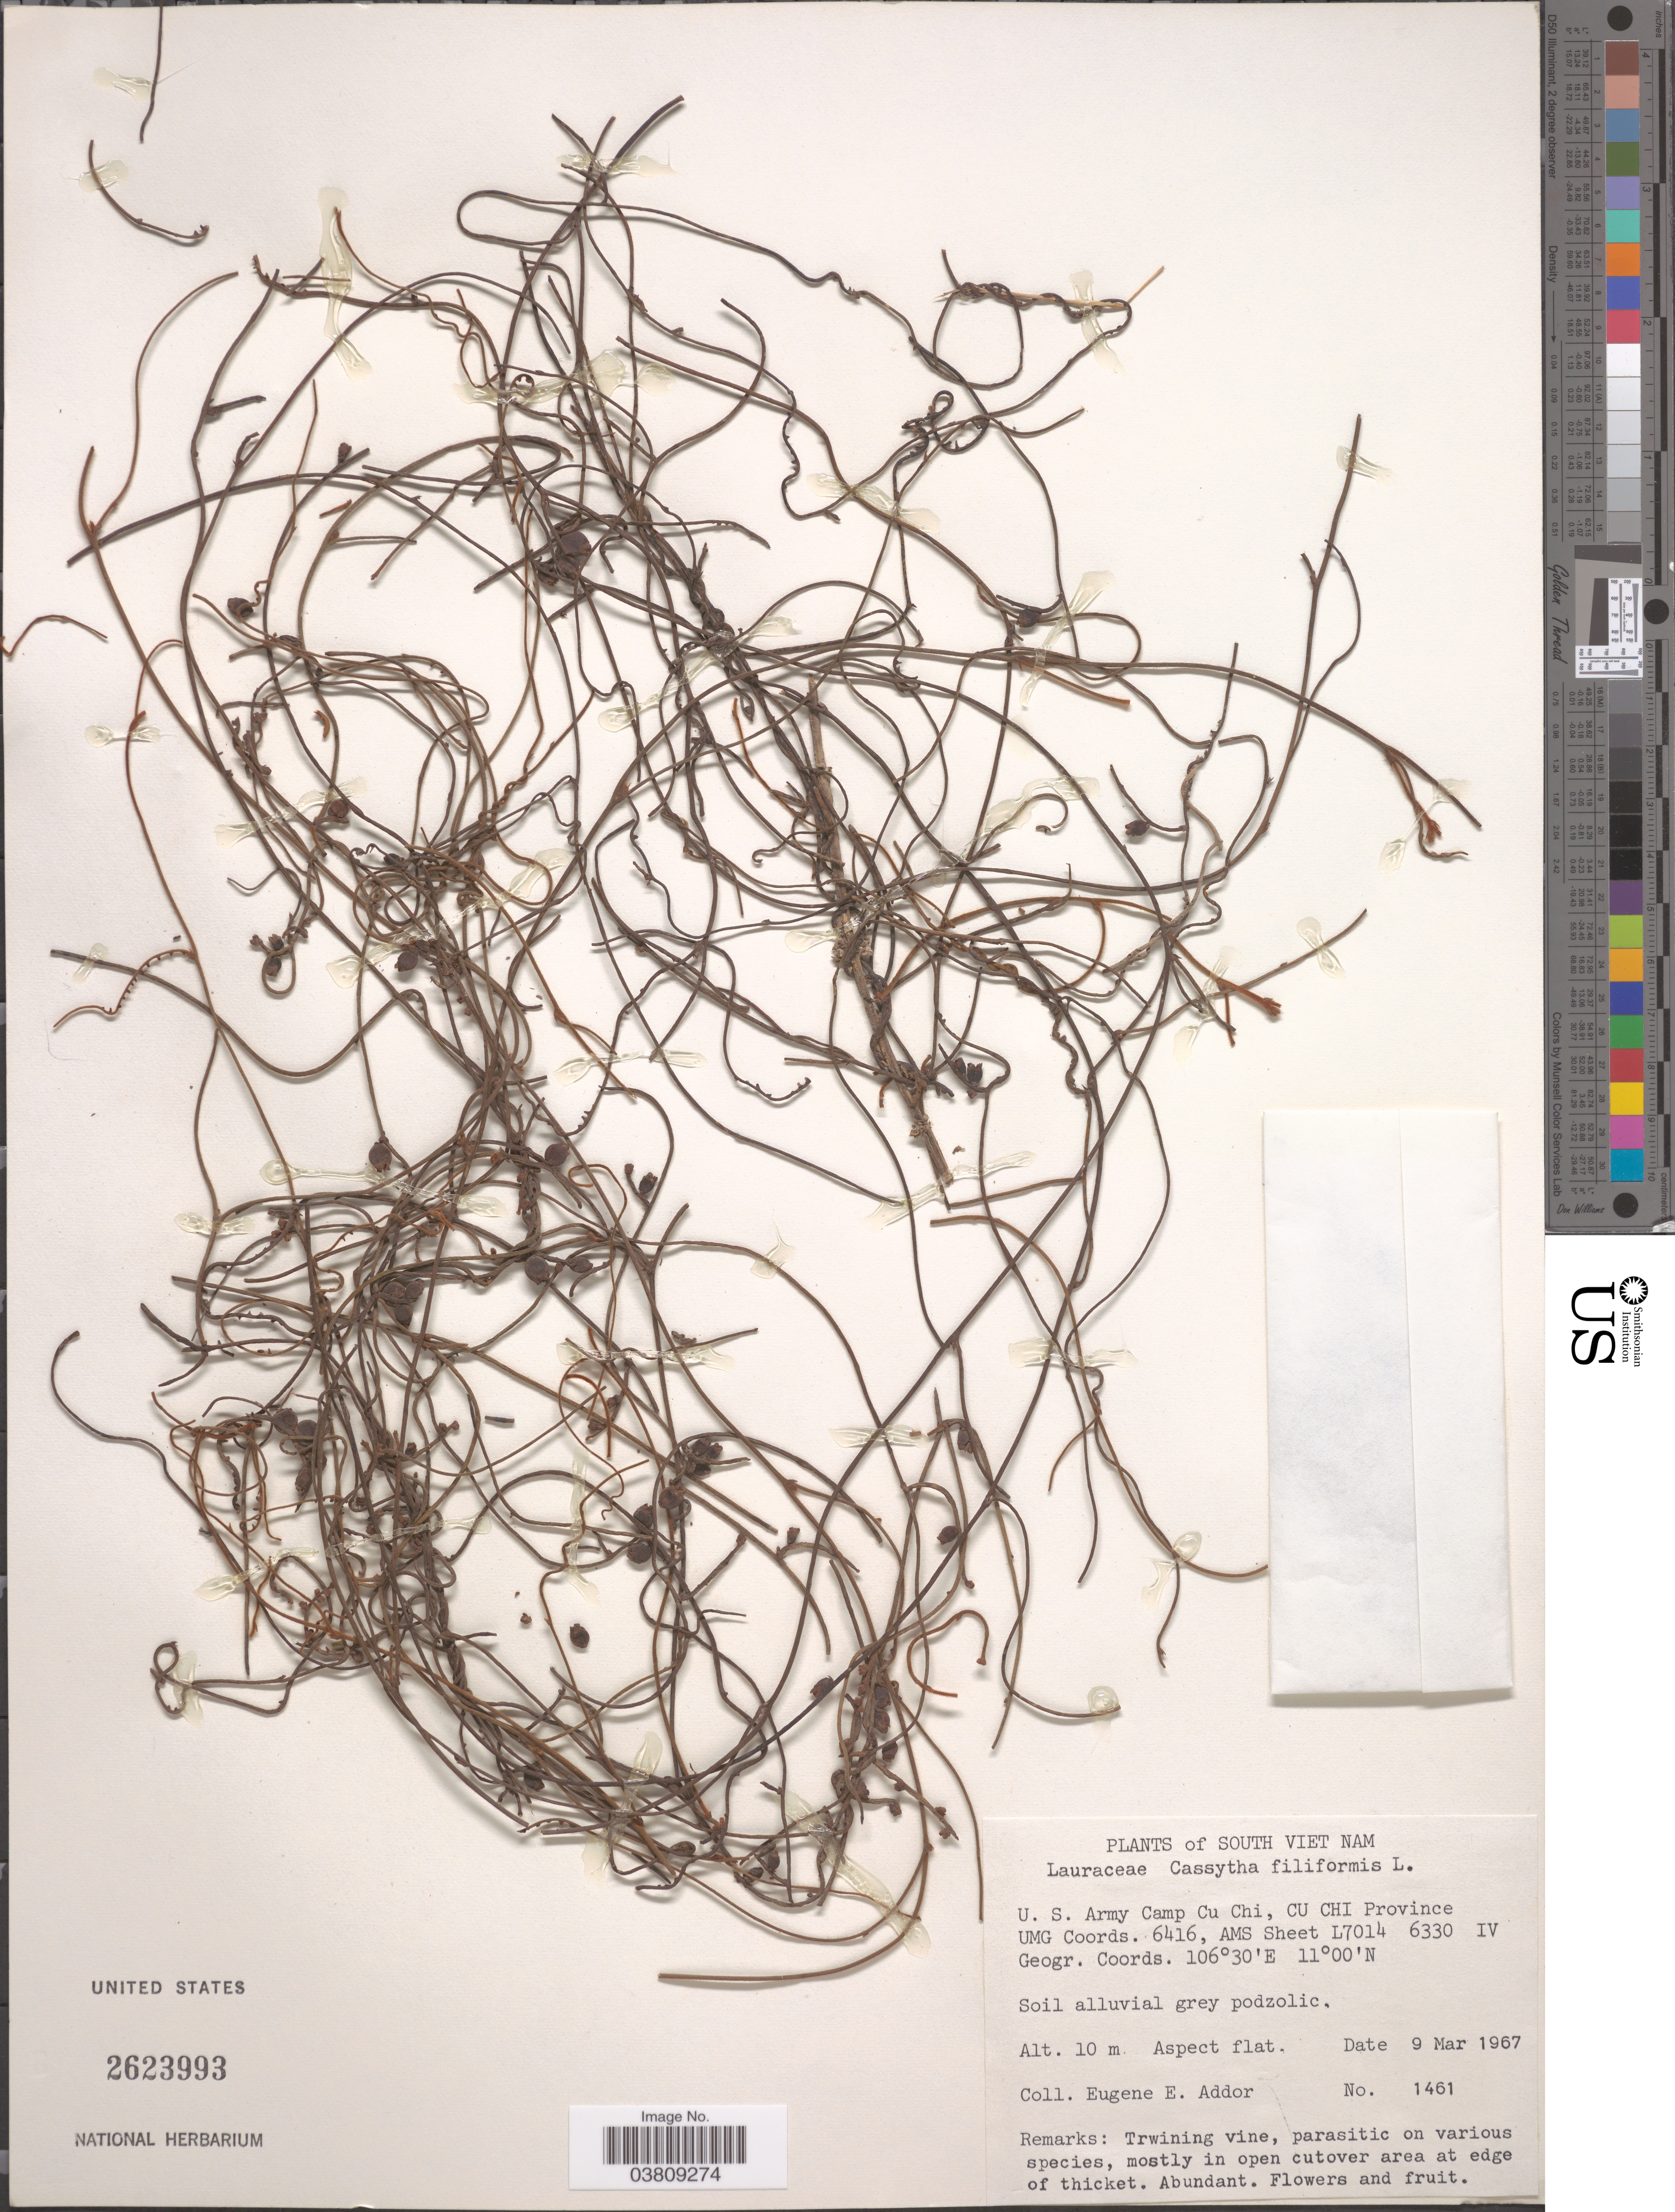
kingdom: Plantae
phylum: Tracheophyta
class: Magnoliopsida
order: Laurales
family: Lauraceae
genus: Cassytha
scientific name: Cassytha filiformis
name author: L.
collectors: E. E. Addor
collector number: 1461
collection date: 1967-03-09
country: Vietnam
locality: South Viet Nam. U. S. Army Camp Cu Chi, Cu Chi Province UMG Coords. 6416, AMS Sheet L7014 6330 IV Geogr. Coords.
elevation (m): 10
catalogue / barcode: US 2623993